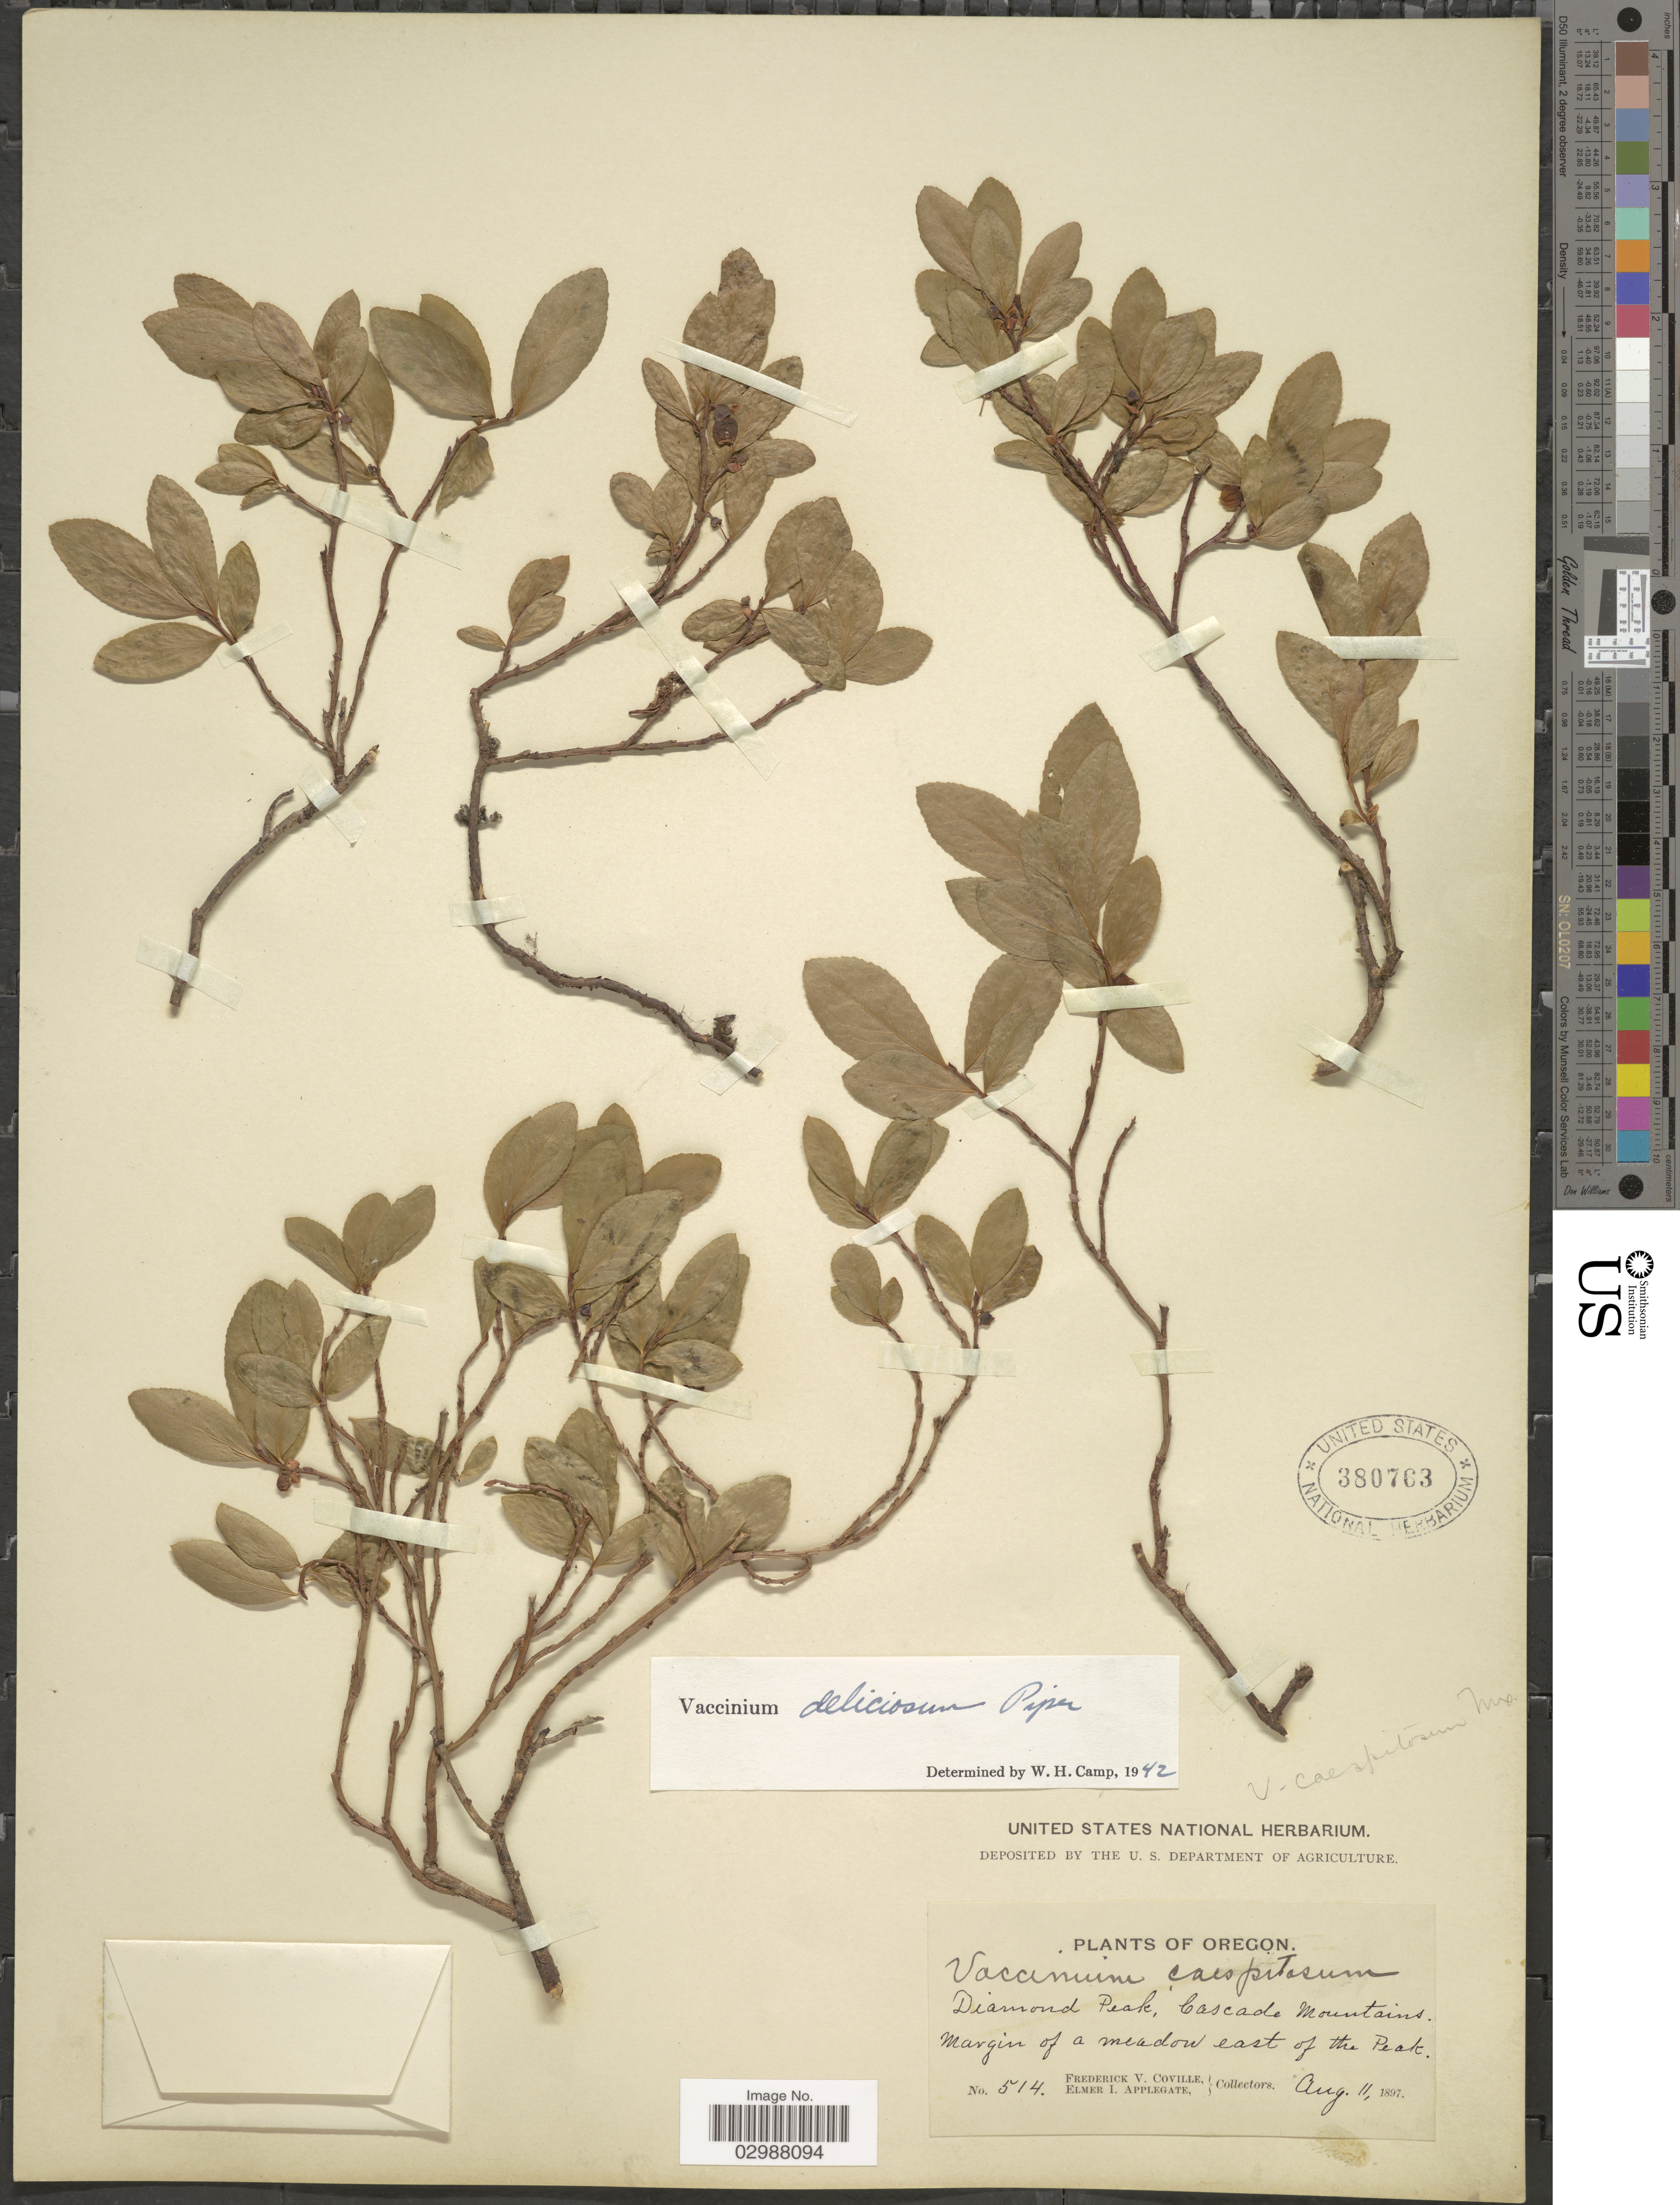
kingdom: Plantae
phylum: Tracheophyta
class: Magnoliopsida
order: Ericales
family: Ericaceae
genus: Vaccinium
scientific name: Vaccinium deliciosum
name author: Piper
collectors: F. V. Coville & E. I. Applegate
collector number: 514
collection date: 1897-08-11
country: United States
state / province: Oregon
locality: Diamond Peak, Cascade Mountains. Margin of a meadow east of the Peak.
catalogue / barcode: US 380763